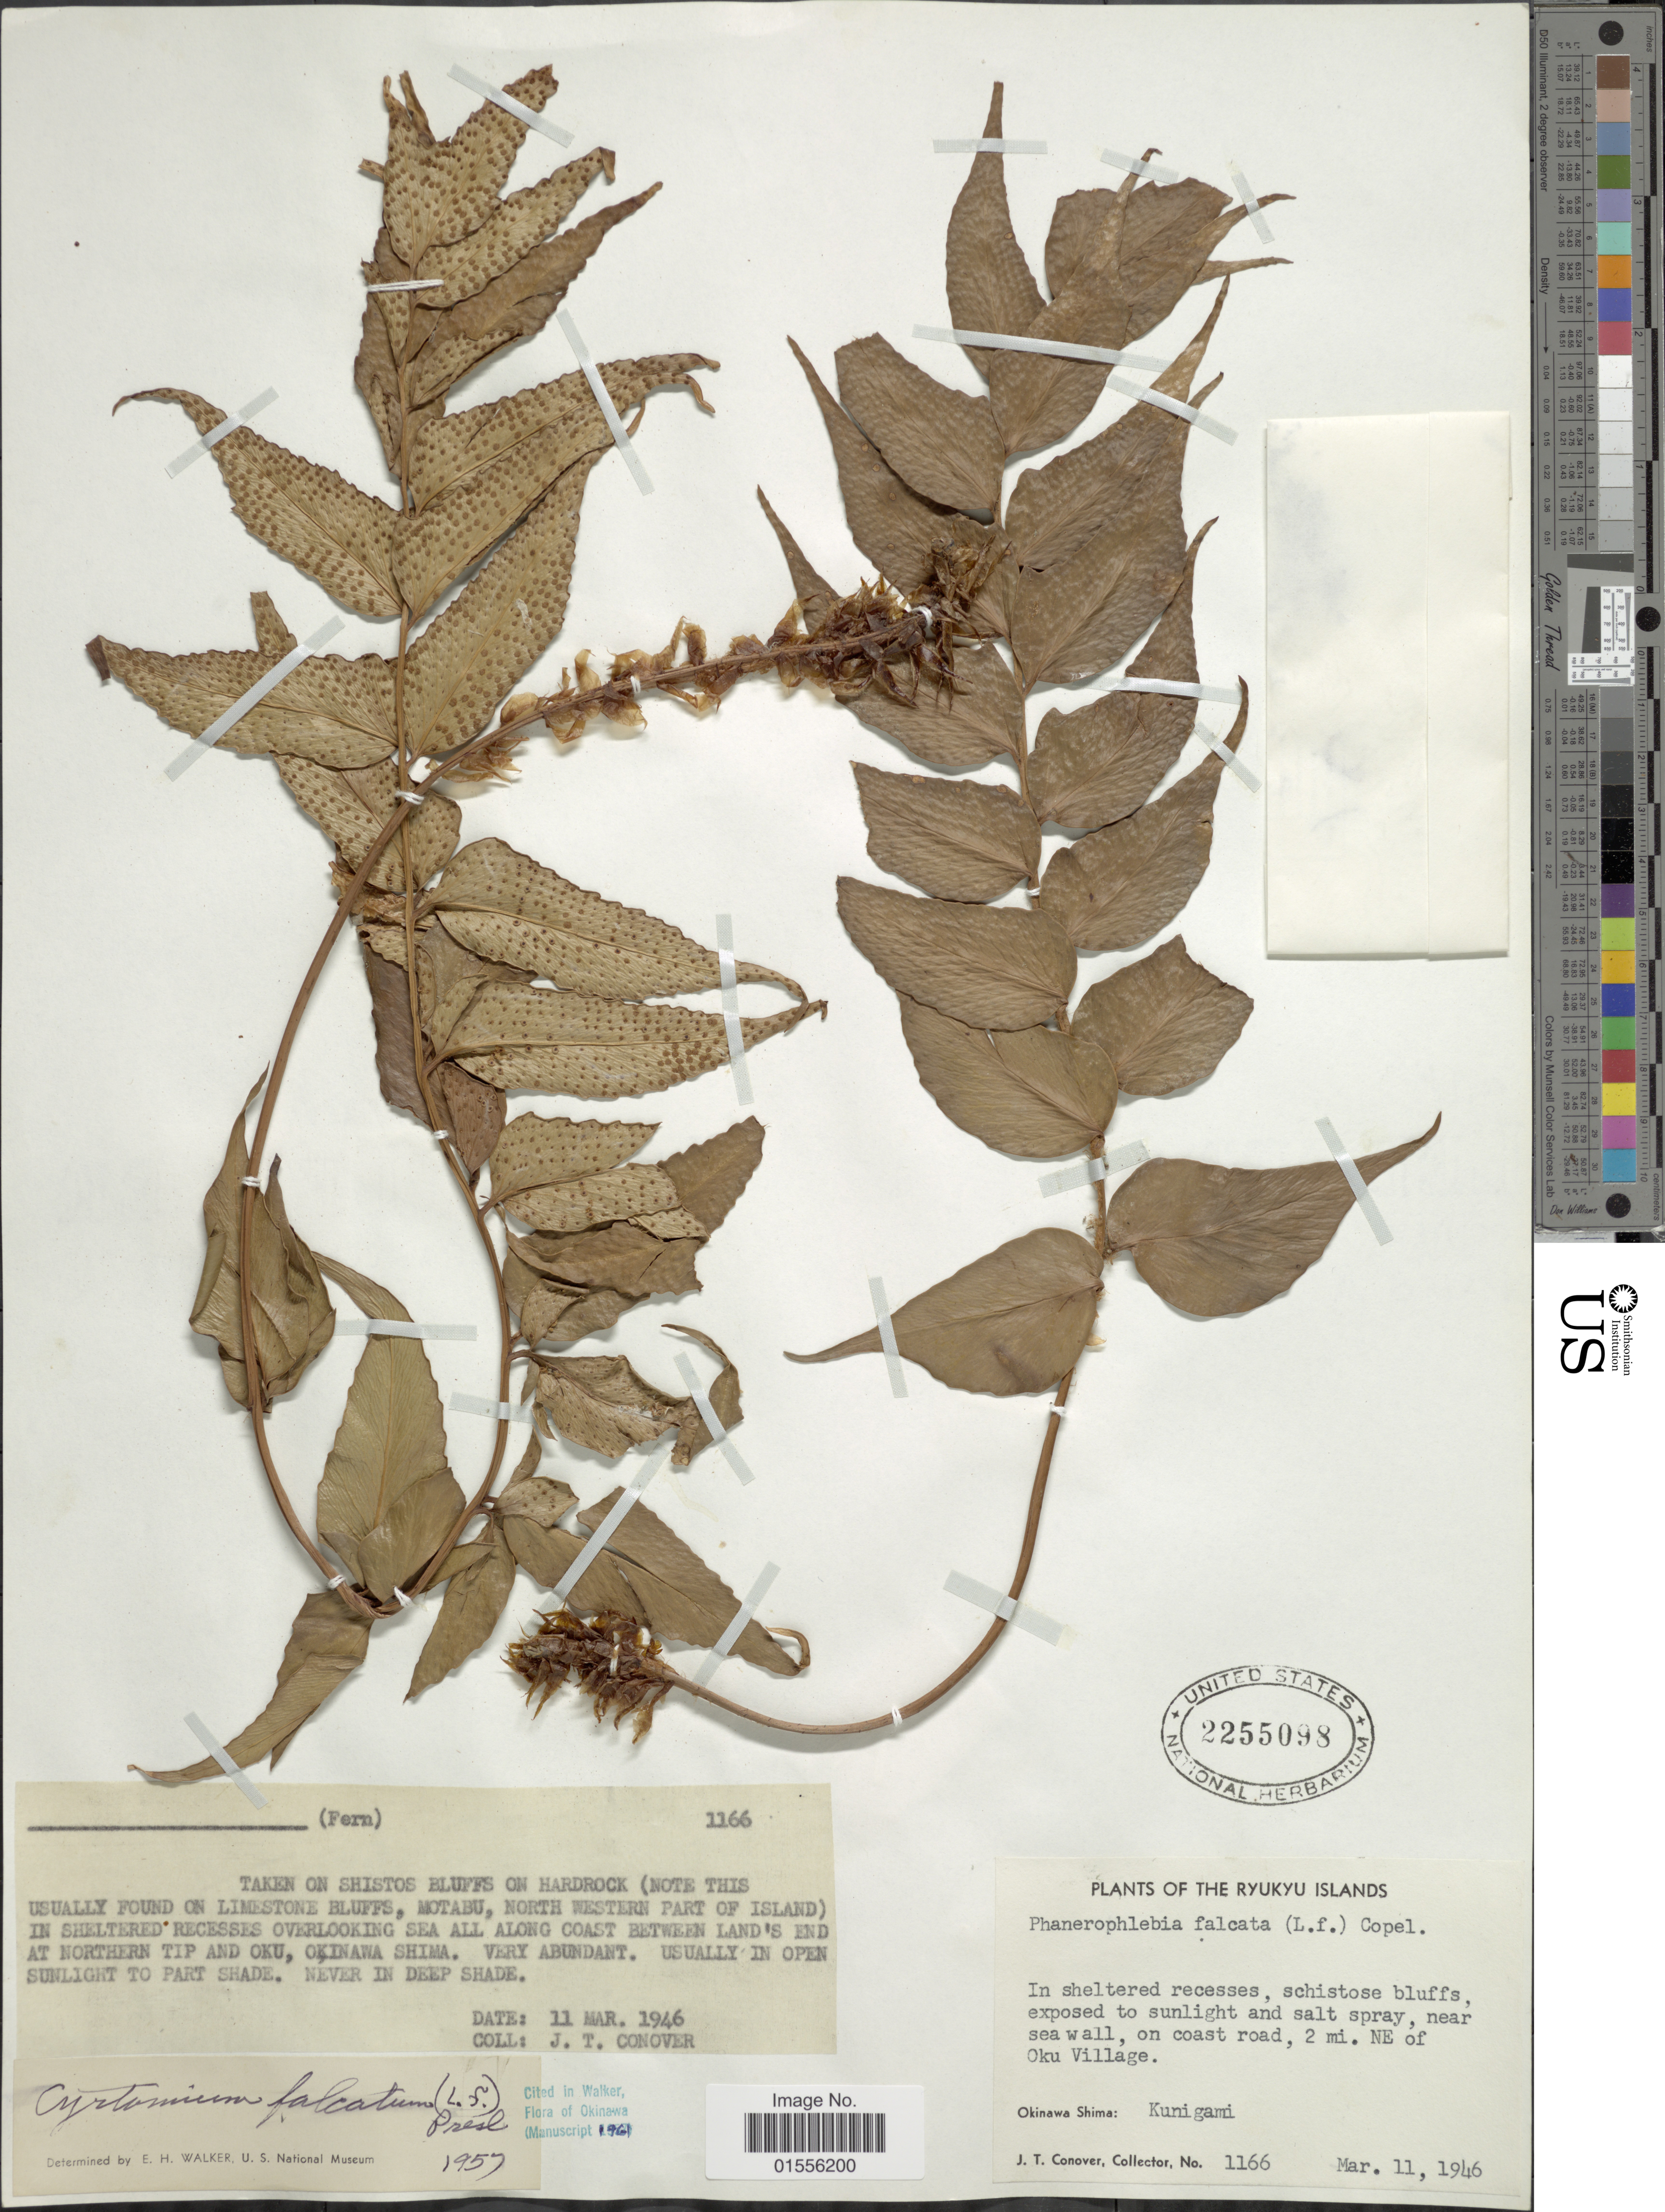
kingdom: Plantae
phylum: Tracheophyta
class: Polypodiopsida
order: Polypodiales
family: Dryopteridaceae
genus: Cyrtomium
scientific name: Cyrtomium falcatum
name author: (L. f.) C. Presl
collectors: J. T. Conover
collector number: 1166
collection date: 1946-03-11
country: Japan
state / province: Okinawa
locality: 2 mi. NE of Oku Village, Okinawa Shima: Kunigami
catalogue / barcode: US 2255098